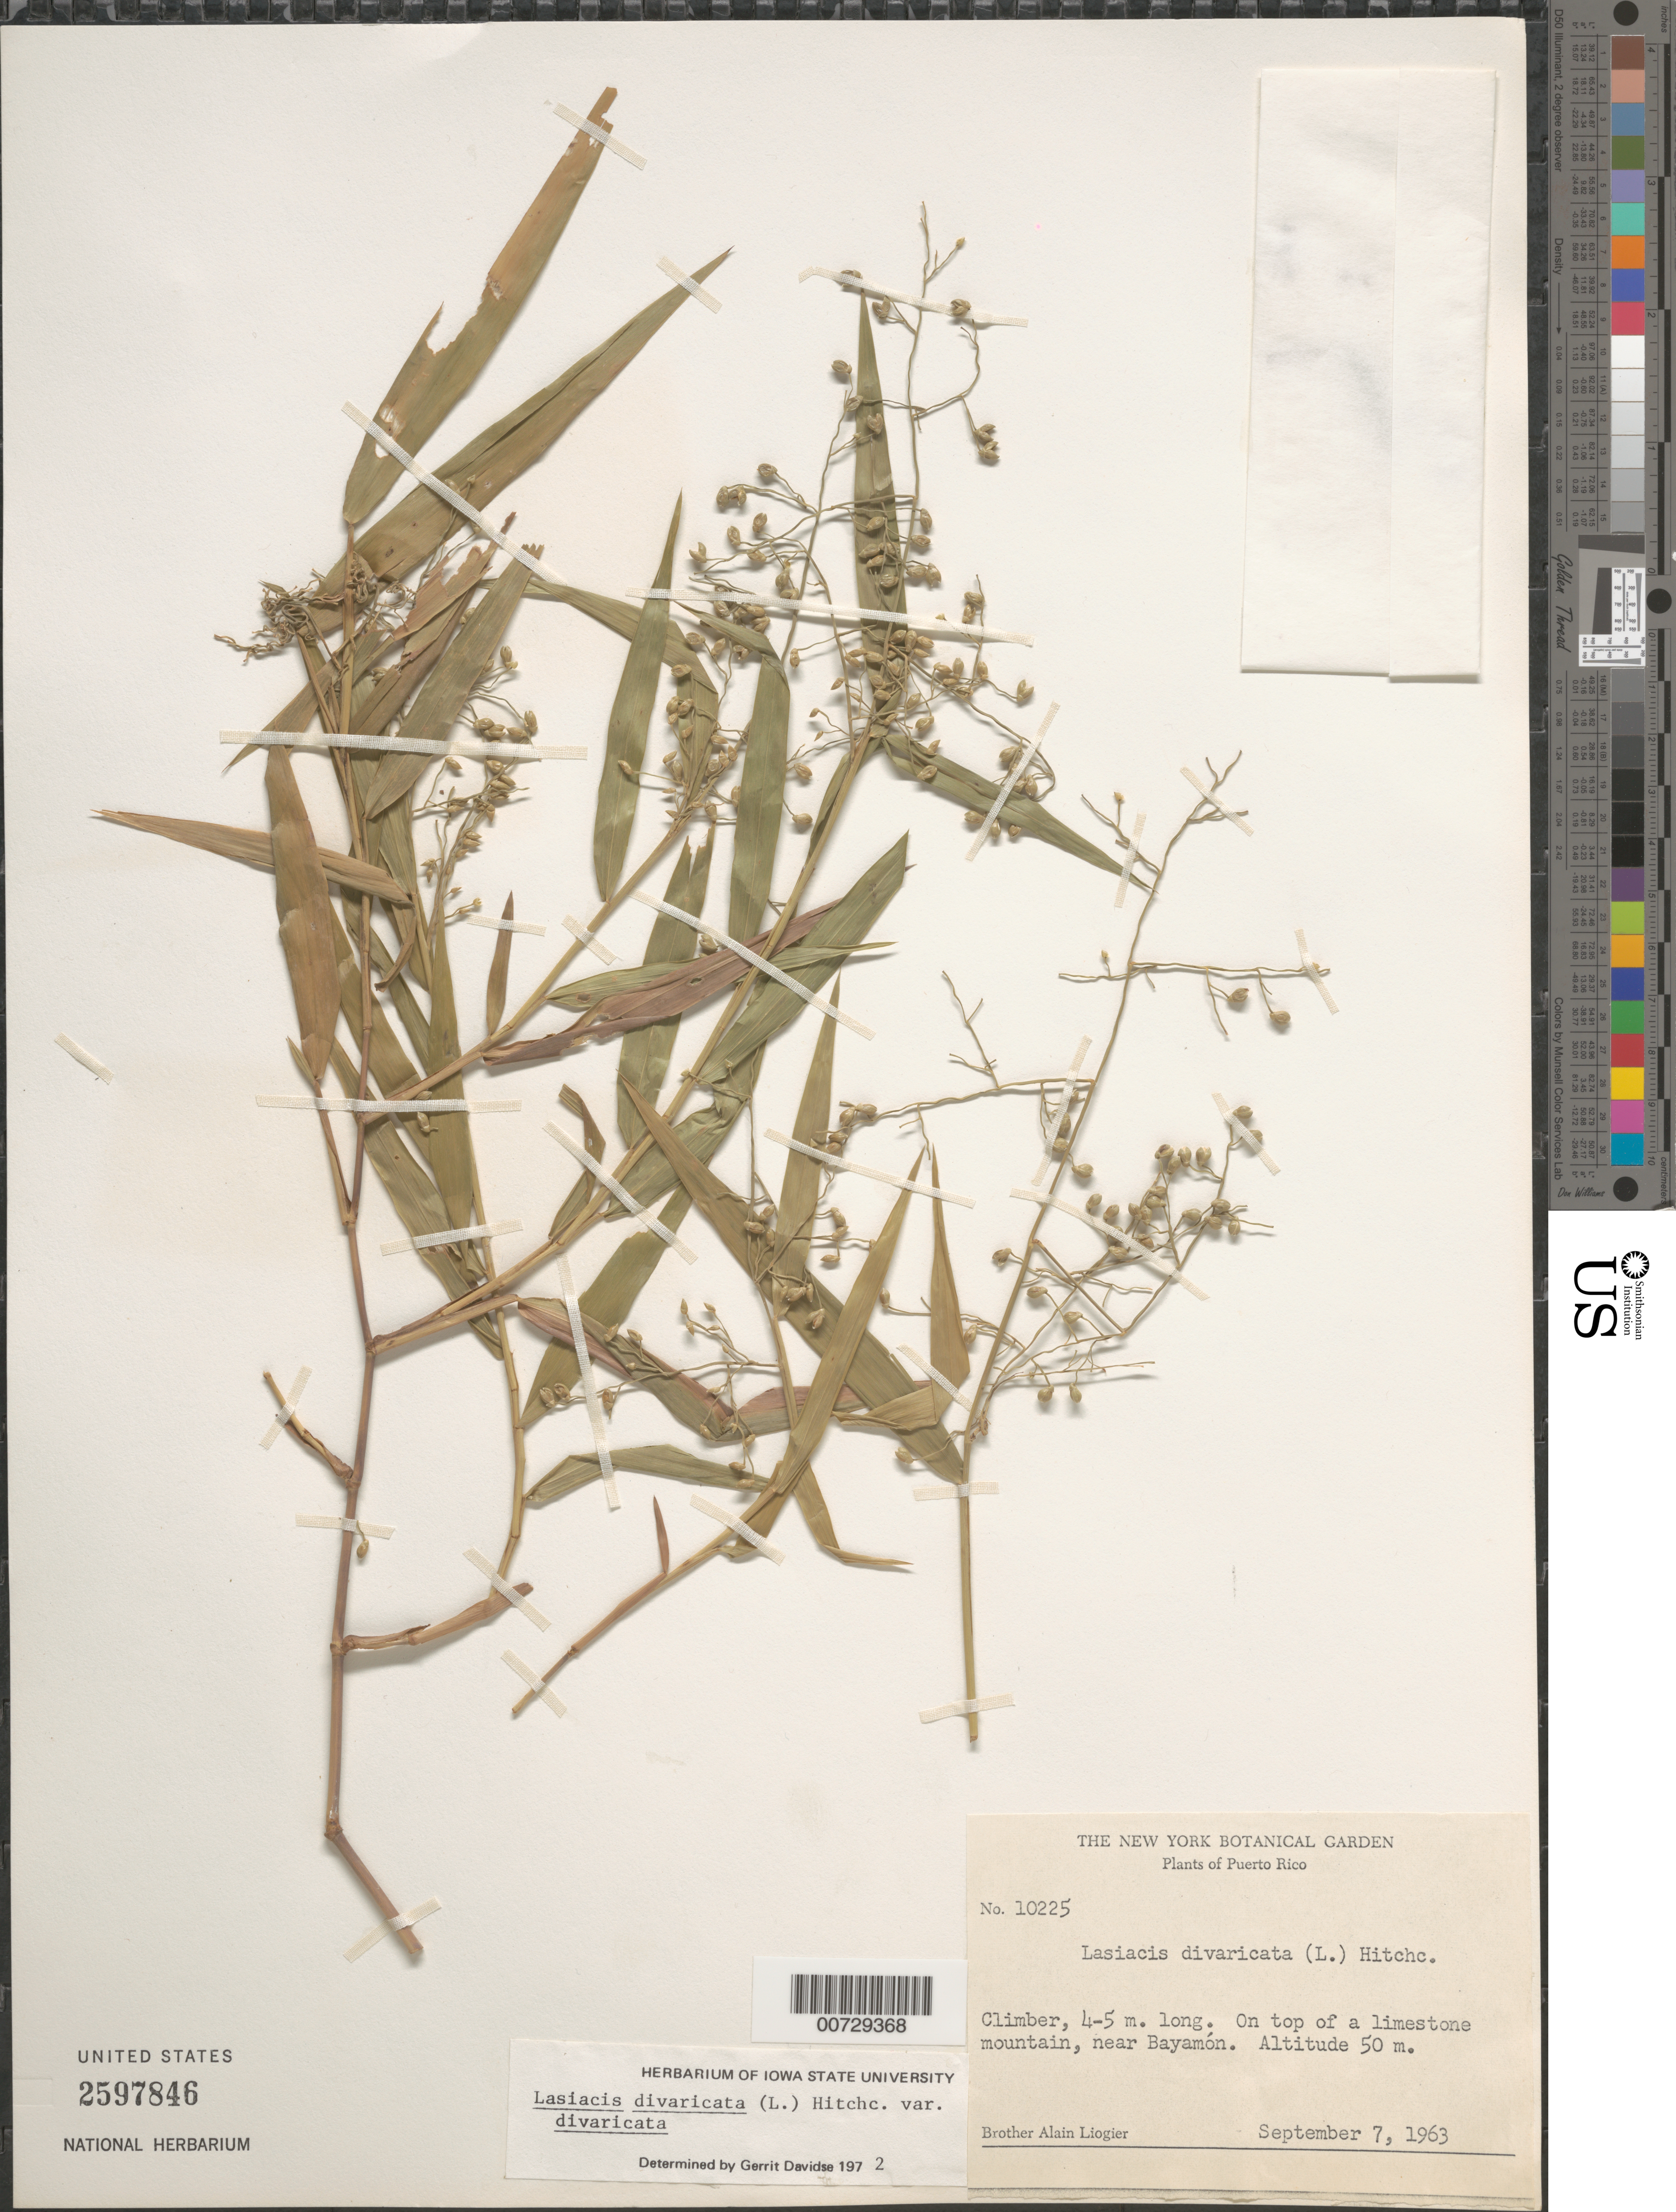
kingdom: Plantae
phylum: Tracheophyta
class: Liliopsida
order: Poales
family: Poaceae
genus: Lasiacis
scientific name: Lasiacis divaricata var. divaricata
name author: (L.) Hitchc.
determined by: Davidse, Gerrit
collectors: A. H. Liogier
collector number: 10225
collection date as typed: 07 Sep 1963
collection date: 1963-09-07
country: Puerto Rico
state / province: Bayamón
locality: Bayamon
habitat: On top of a limestone mountain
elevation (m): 50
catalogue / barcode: US 2597846